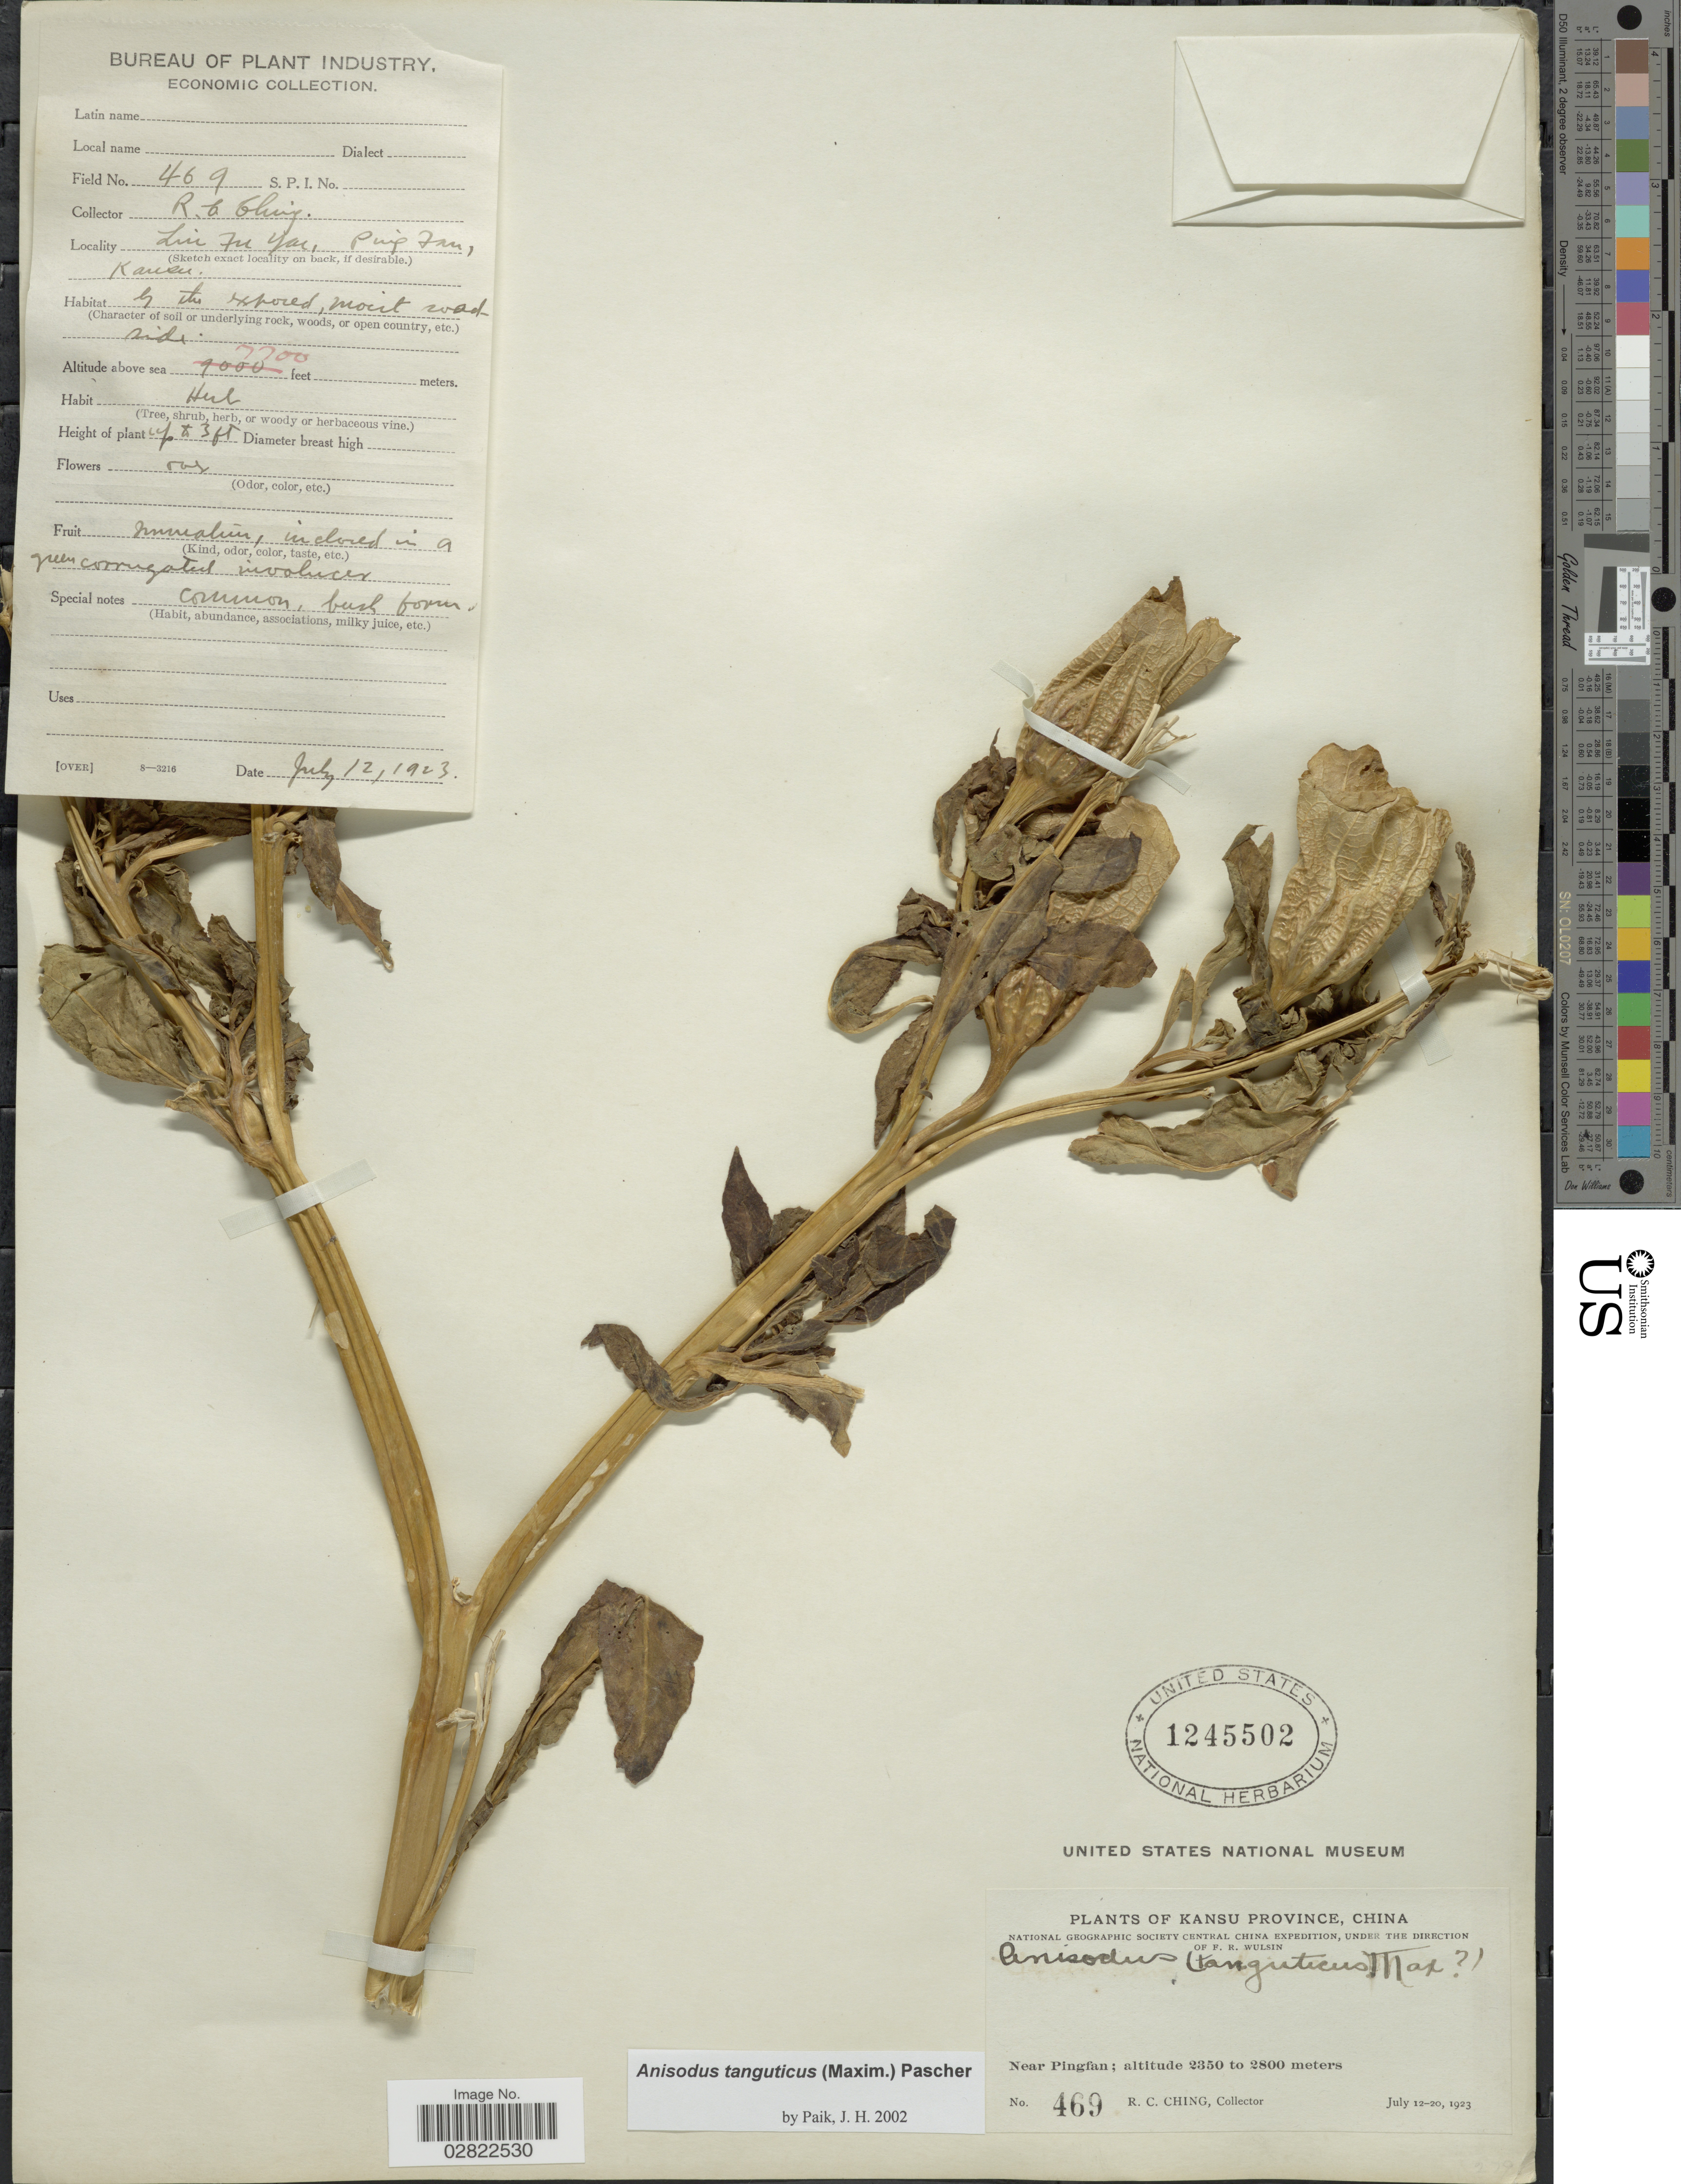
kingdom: Plantae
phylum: Tracheophyta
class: Magnoliopsida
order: Solanales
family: Solanaceae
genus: Anisodus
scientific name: Anisodus tanguticus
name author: (Maxim.) Pascher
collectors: R. C. Ching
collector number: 469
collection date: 1923-07-12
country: China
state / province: Gansu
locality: Kansu Province, Near Pingfan. Lui Fu Yai.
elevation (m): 2347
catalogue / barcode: US 1245502